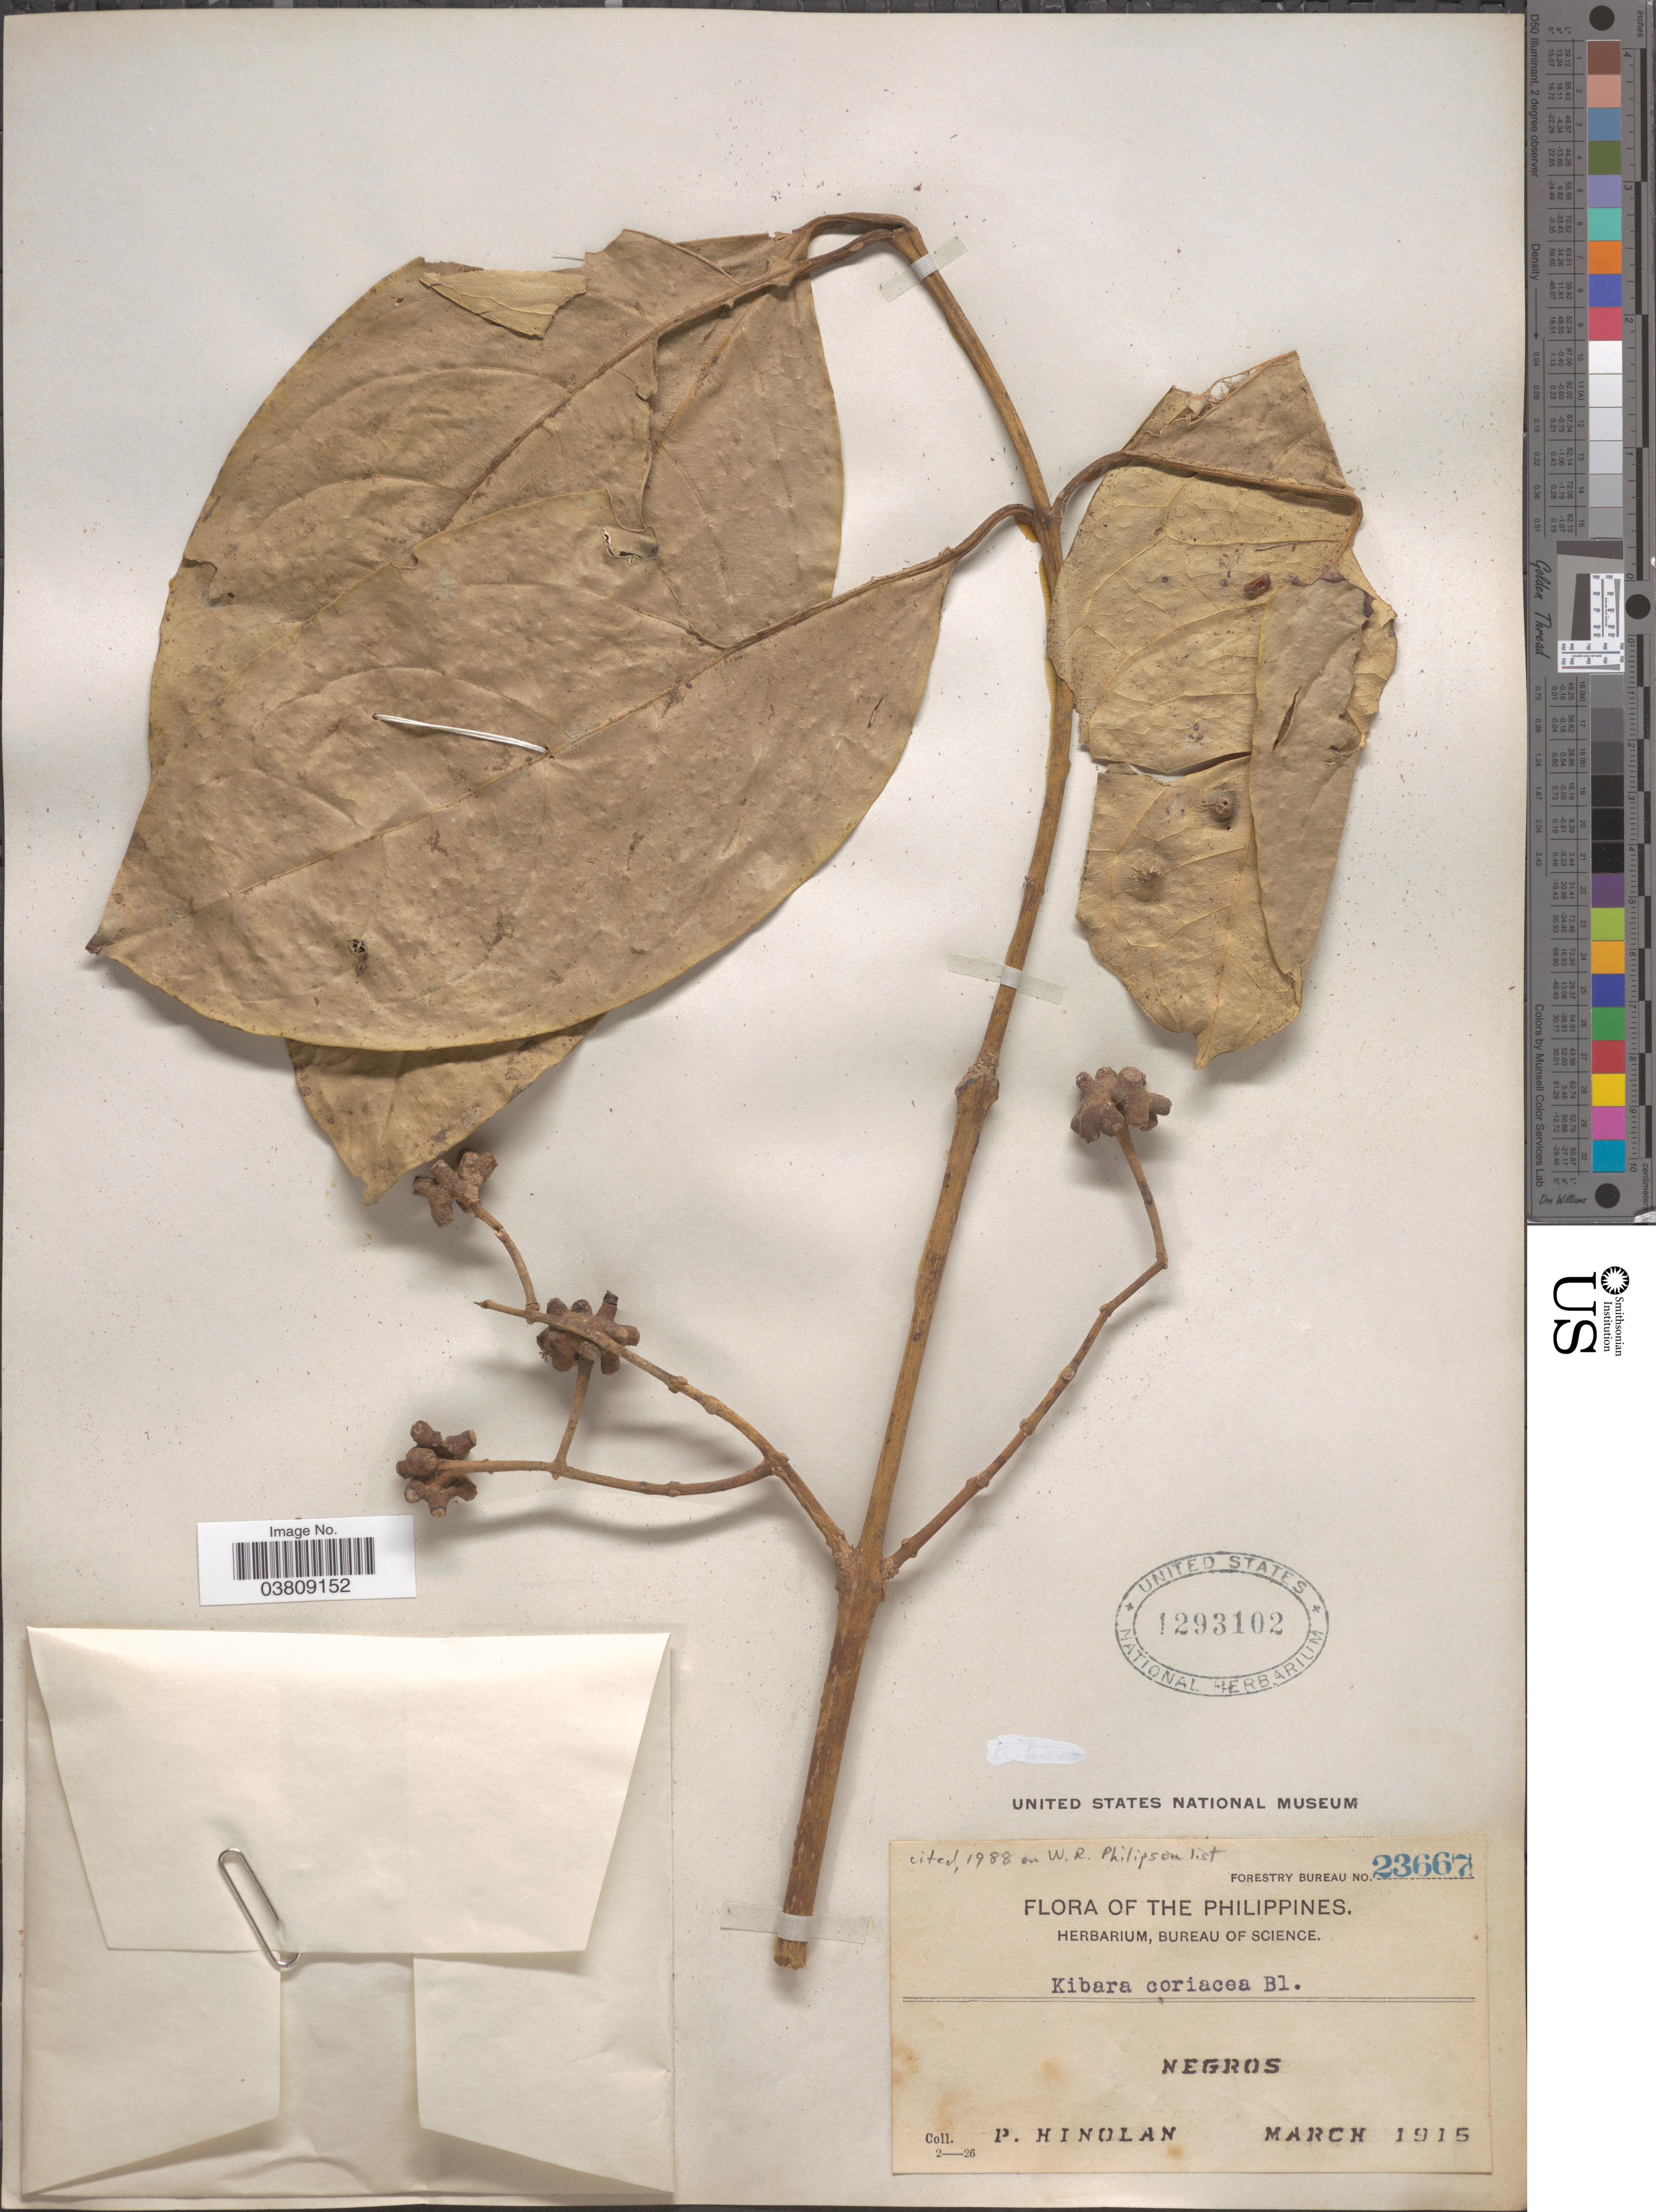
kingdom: Plantae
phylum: Tracheophyta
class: Magnoliopsida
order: Laurales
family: Monimiaceae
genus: Kibara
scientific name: Kibara coriacea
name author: (Blume) Hook. f. & Thomson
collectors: P. Hinolan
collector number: Forestry Bureau 23667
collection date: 1915-03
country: Philippines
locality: Negros.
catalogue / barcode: US 1293102